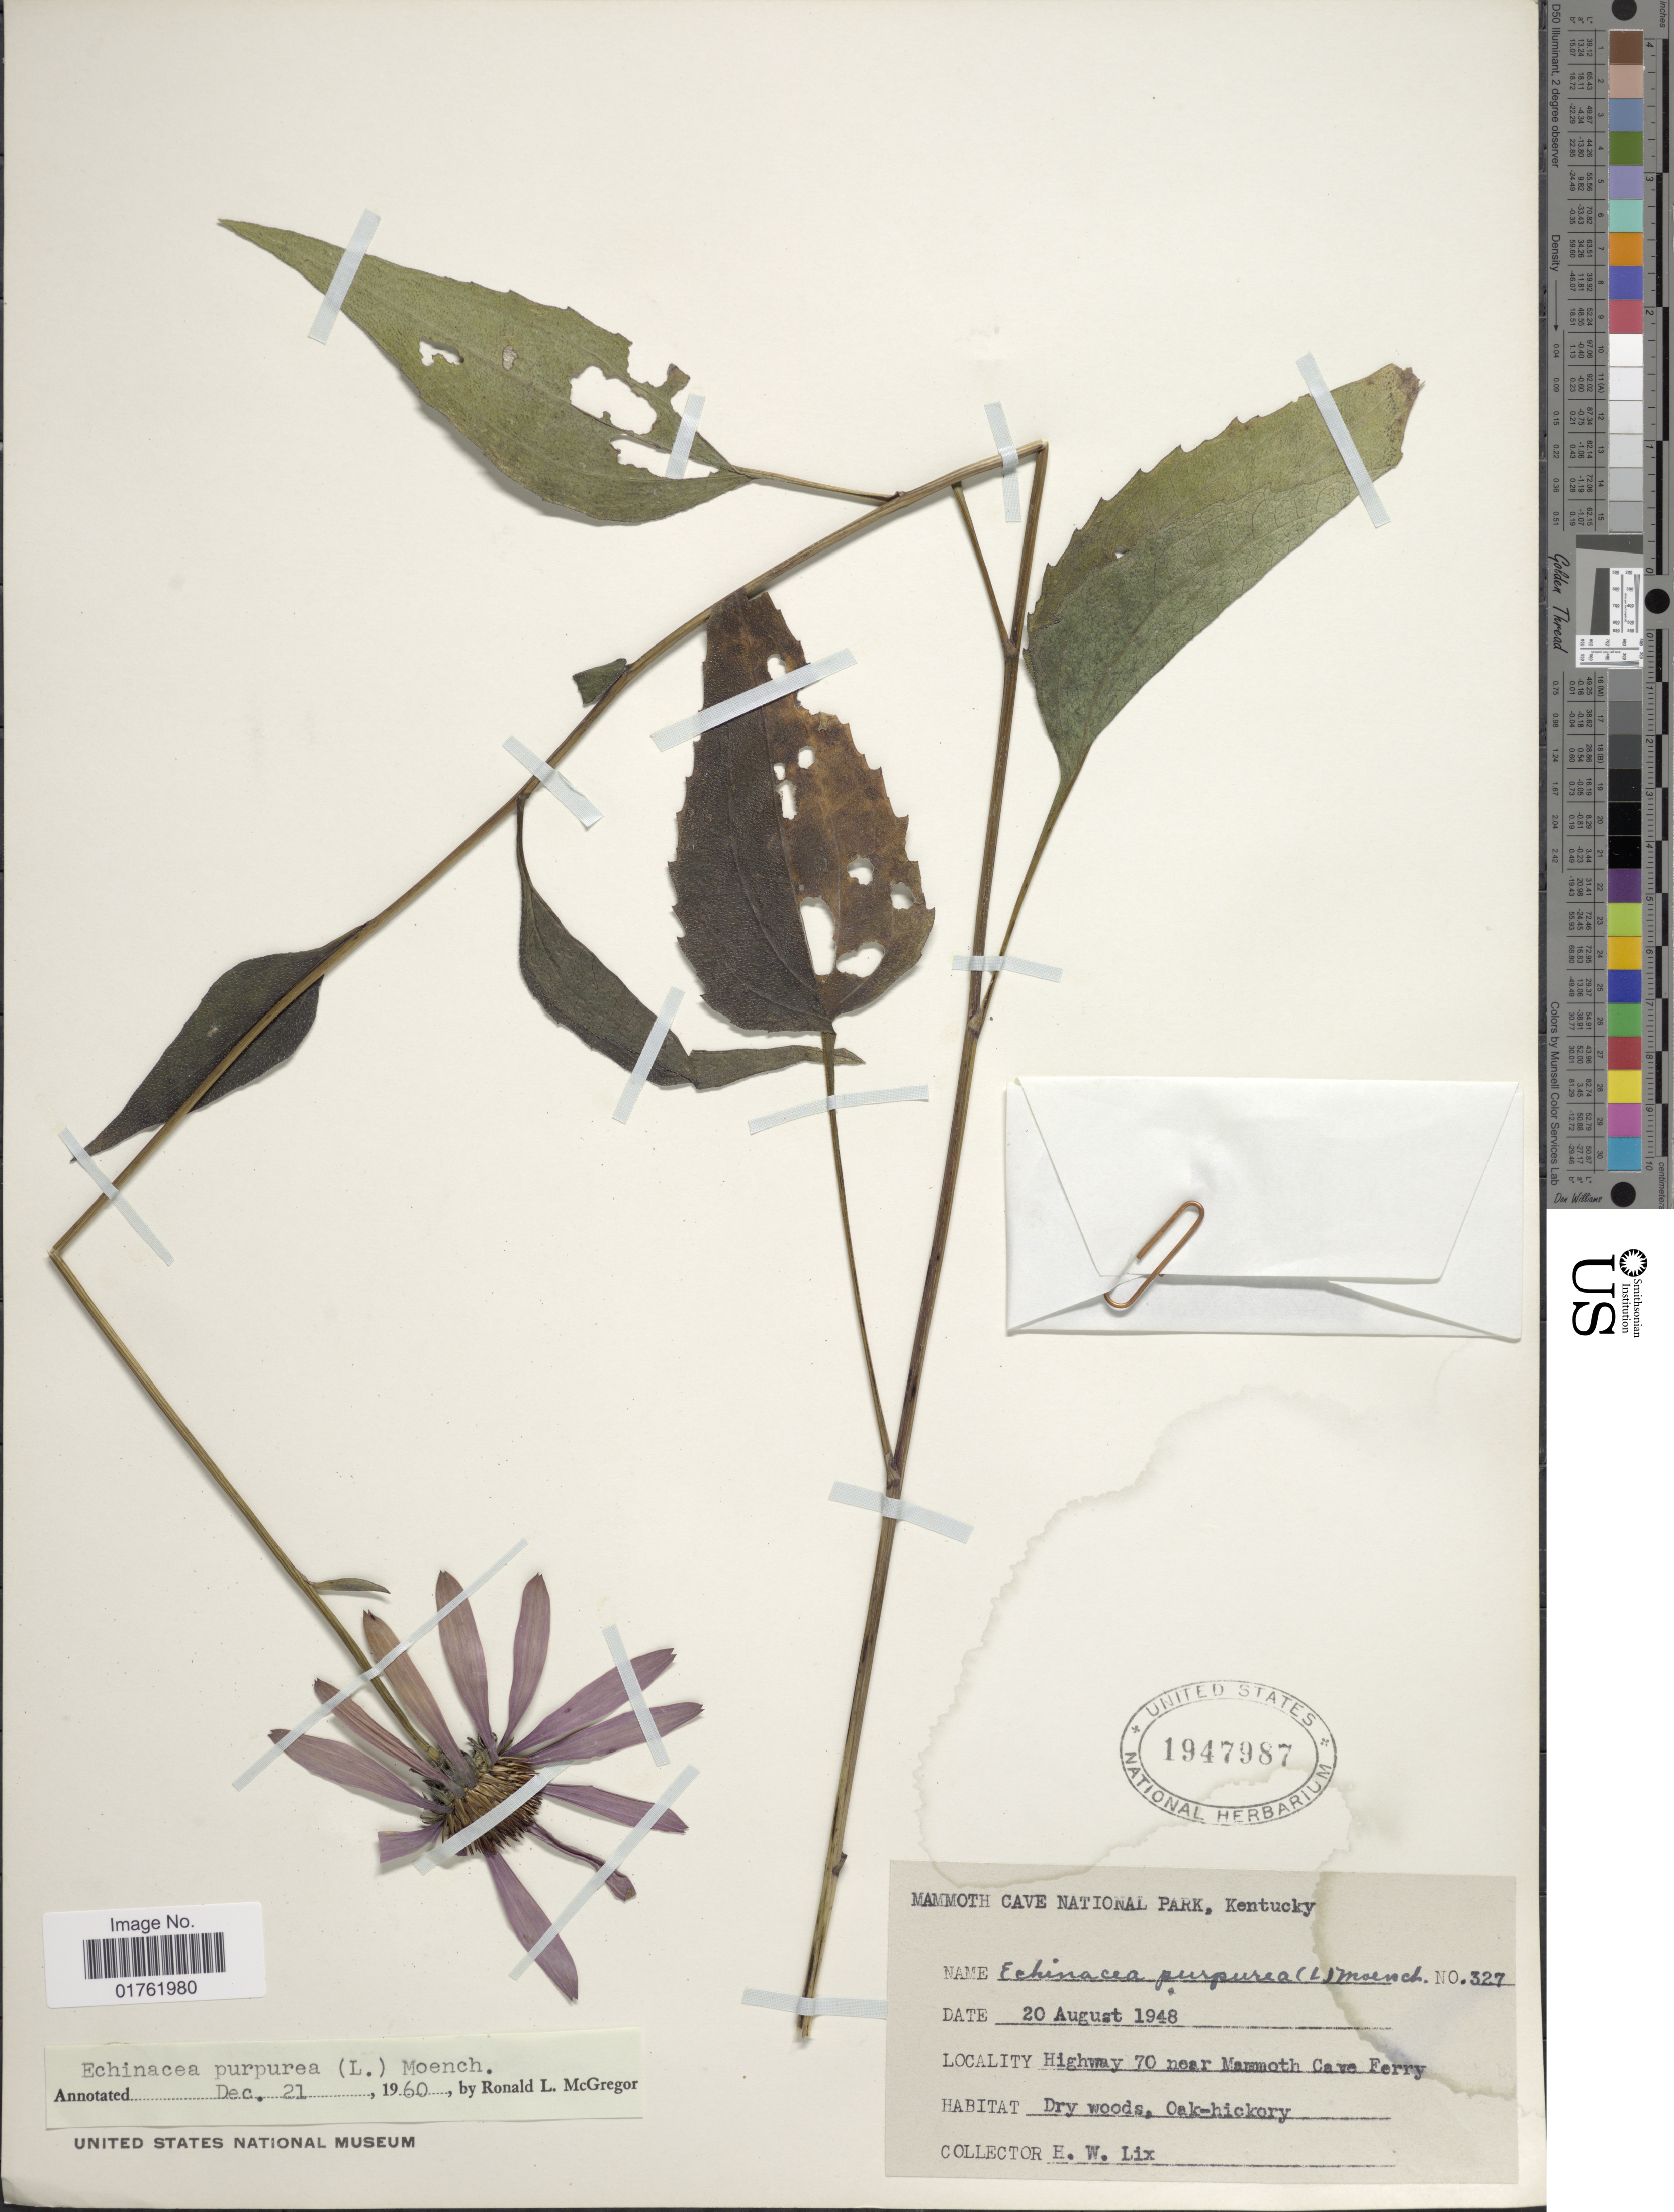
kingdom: Plantae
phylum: Tracheophyta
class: Magnoliopsida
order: Asterales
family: Asteraceae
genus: Echinacea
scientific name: Echinacea purpurea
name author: (L.) Moench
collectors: H. W. Lix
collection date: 1948-08-20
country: United States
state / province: Kentucky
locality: Mammoth Cave National Park, Highway 70 near Mammoth Cave Ferry, Dry woods, Oak-hickery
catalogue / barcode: US 1947987